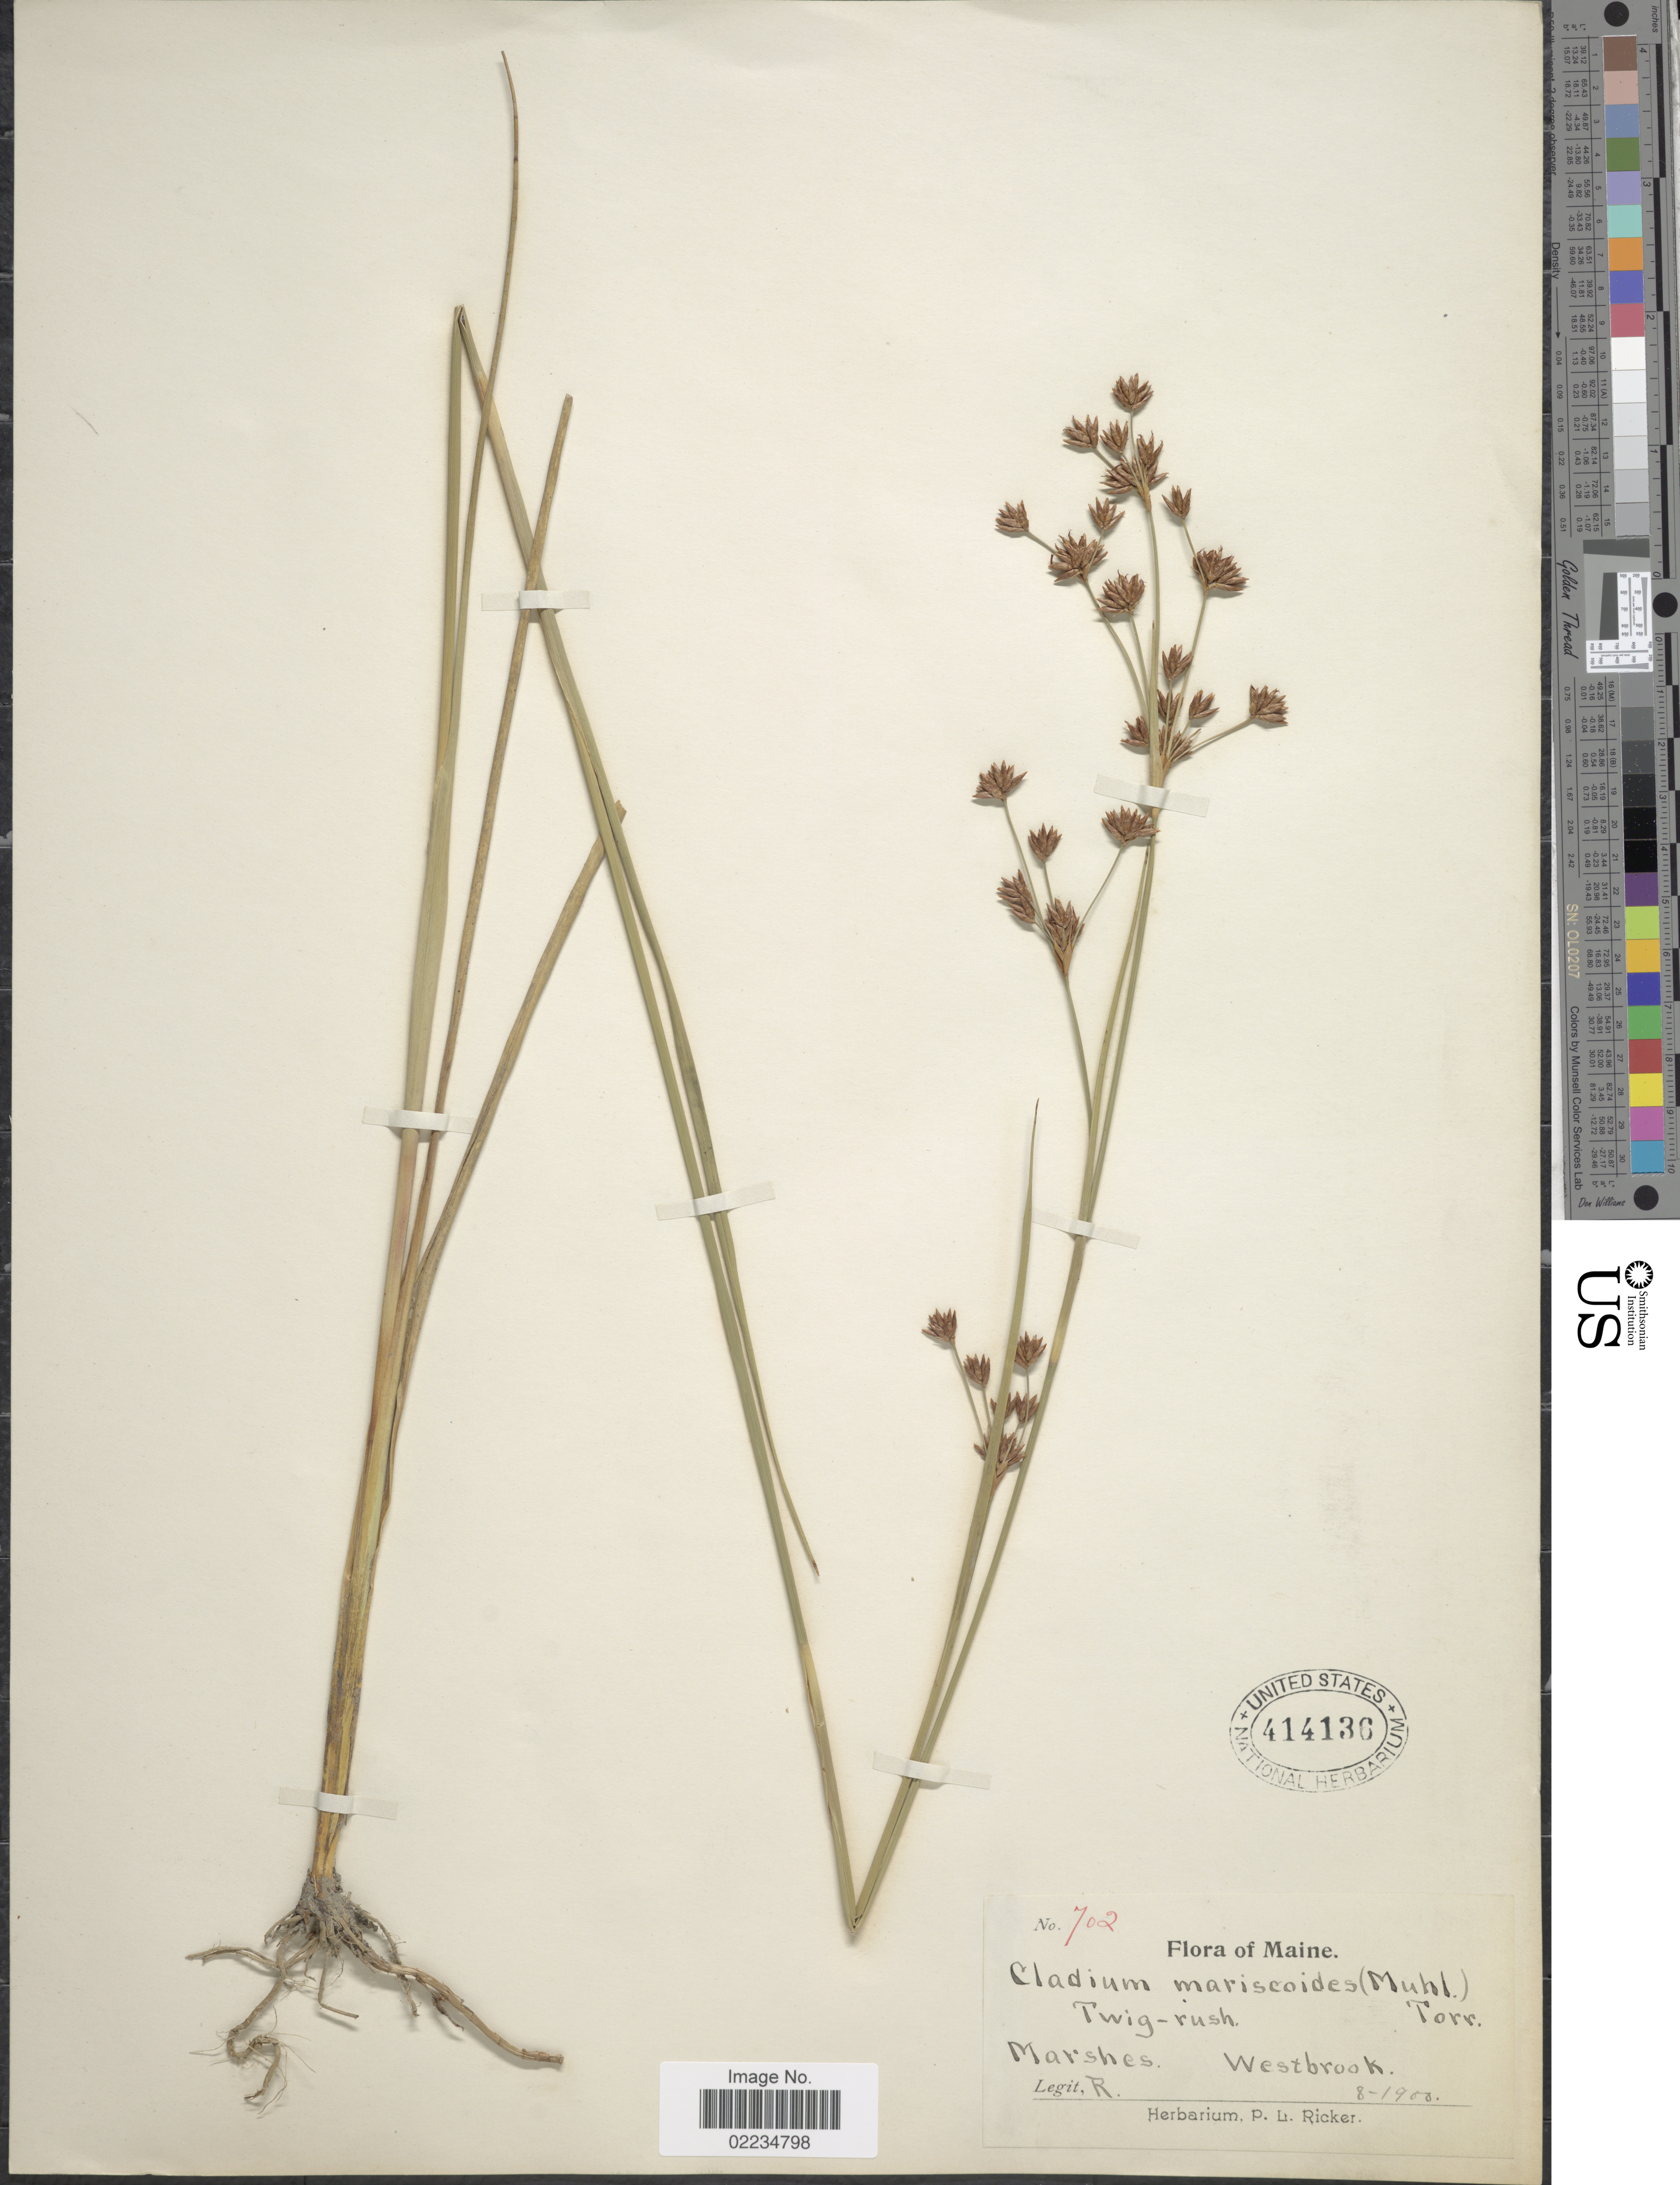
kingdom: Plantae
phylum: Tracheophyta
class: Liliopsida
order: Poales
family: Cyperaceae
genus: Cladium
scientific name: Cladium mariscoides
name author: (Muhl.) Torr.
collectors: P. Ricker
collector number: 762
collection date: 1900-08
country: United States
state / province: Maine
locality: Westbrook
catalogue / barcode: US 414136